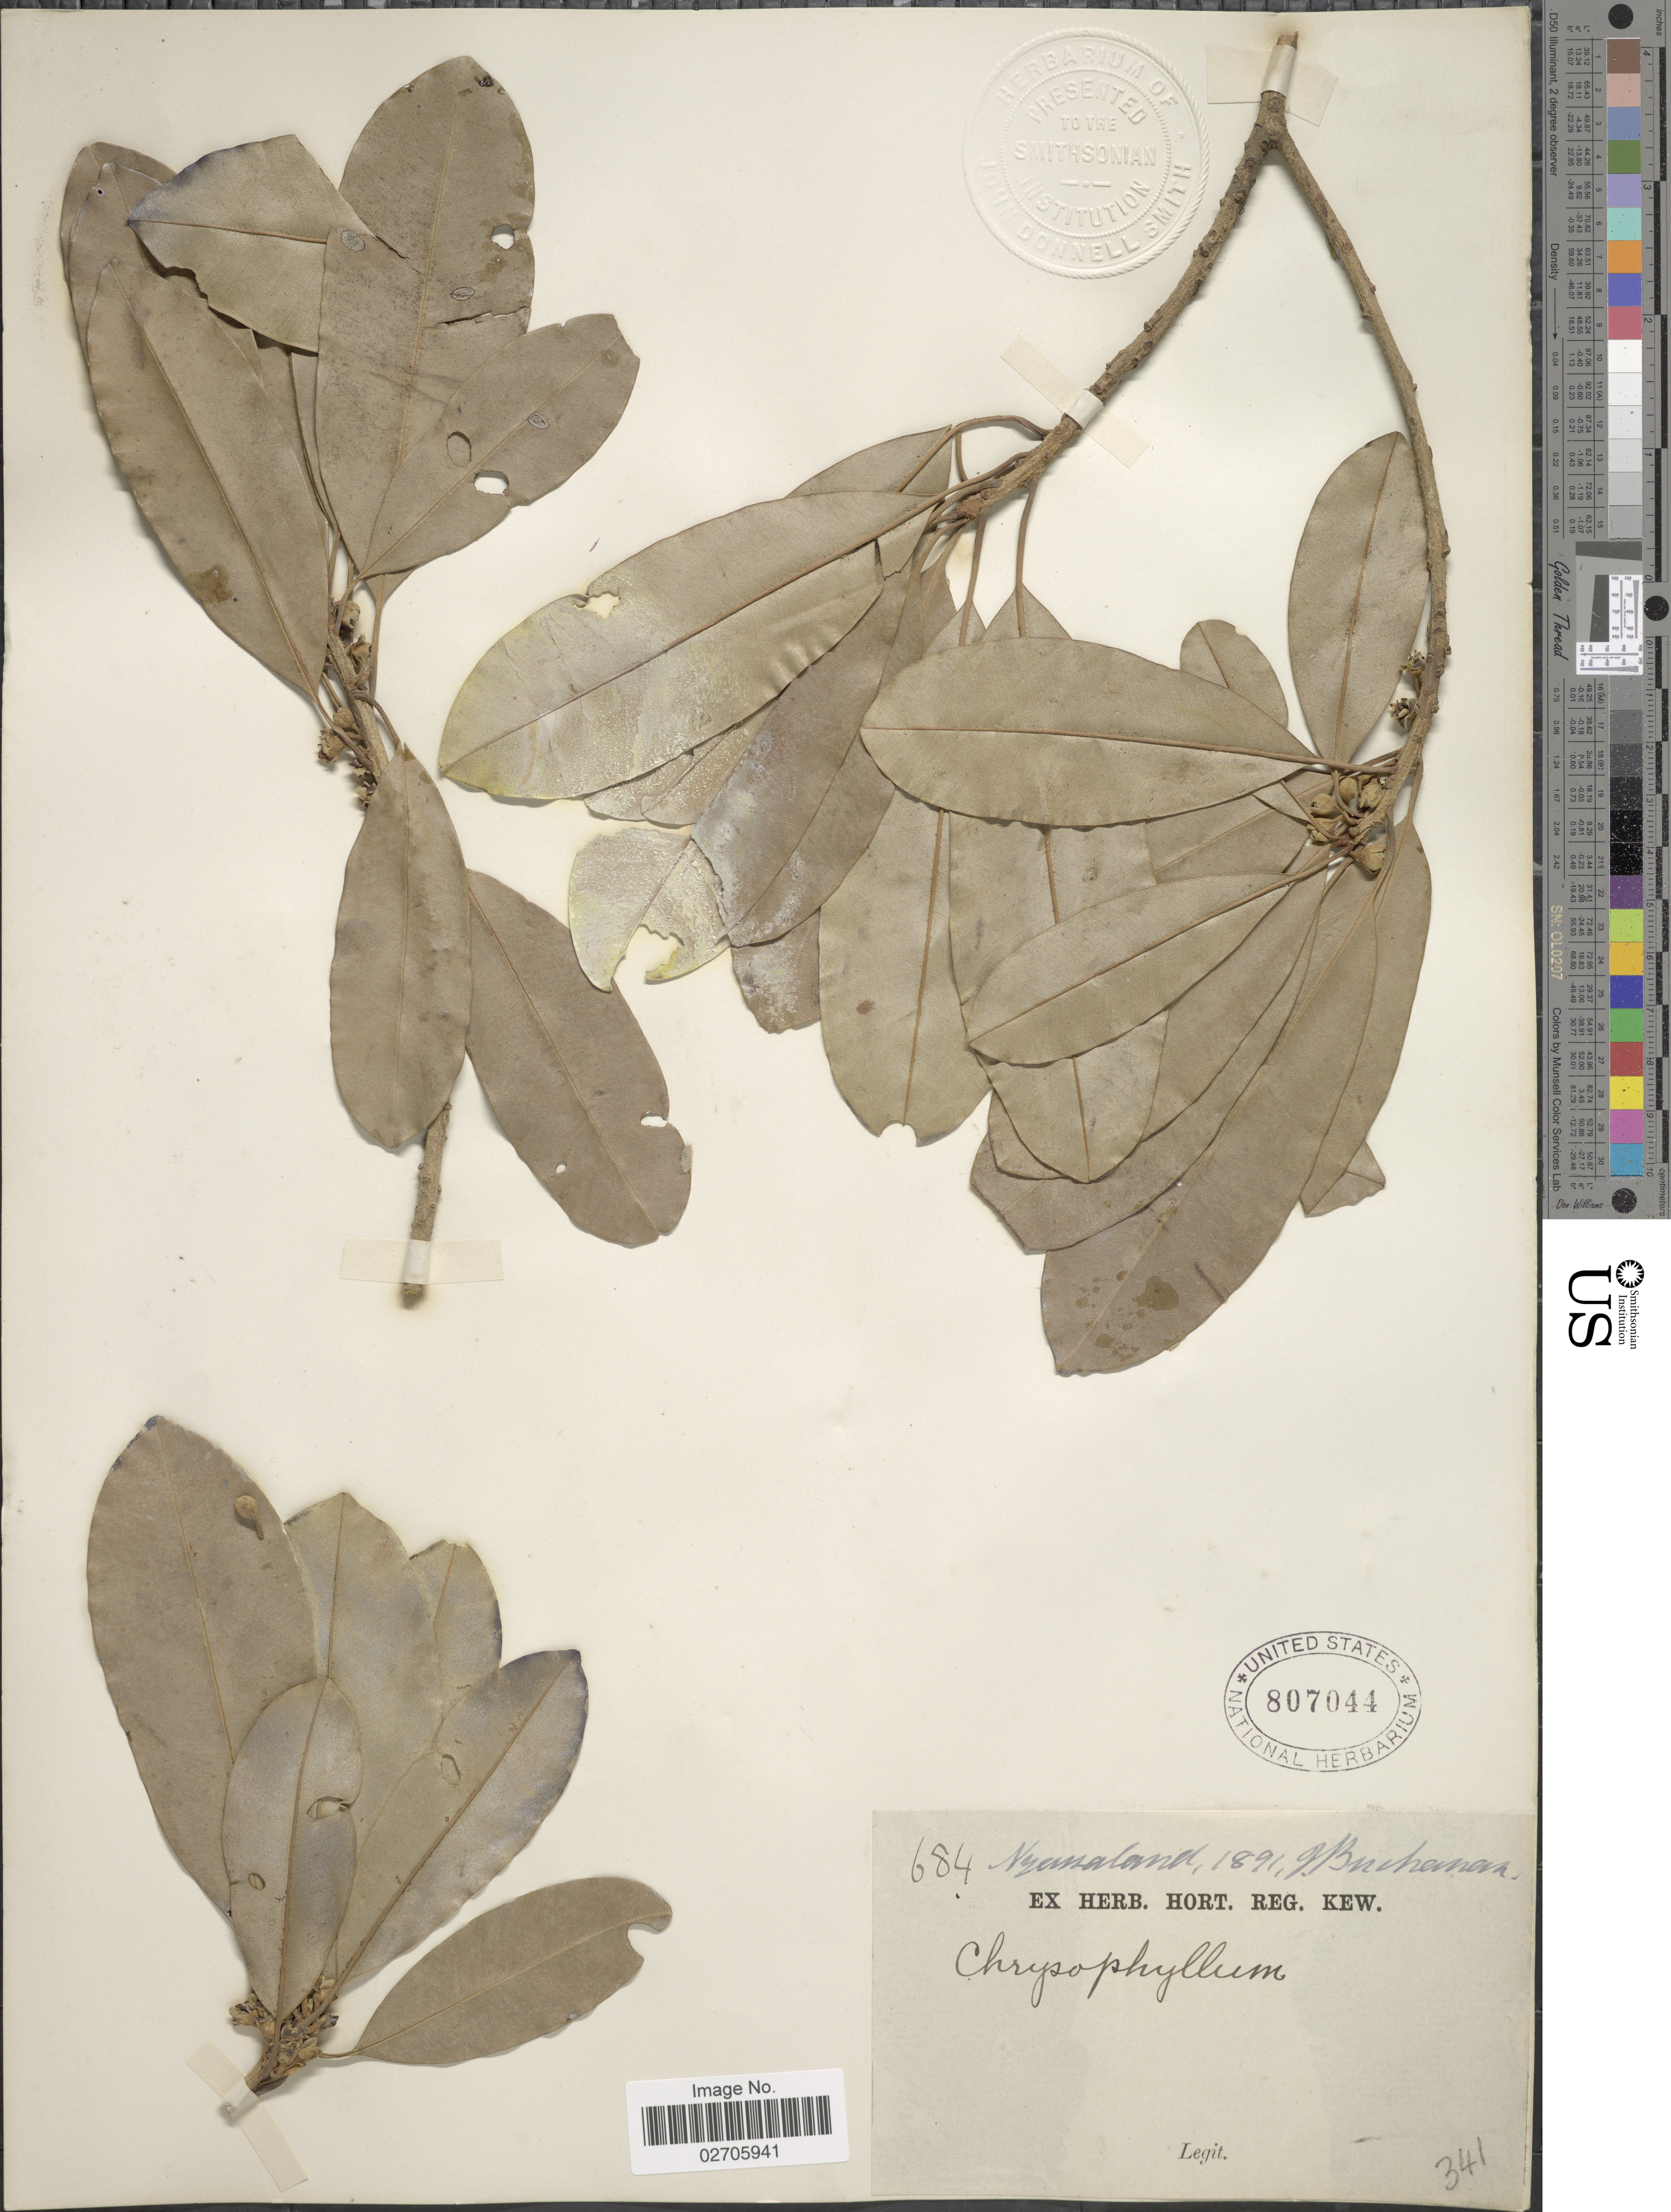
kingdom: Plantae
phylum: Tracheophyta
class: Magnoliopsida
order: Ericales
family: Sapotaceae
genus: Chrysophyllum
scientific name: Chrysophyllum sp.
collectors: J. Buchanan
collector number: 684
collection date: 1891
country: Malawi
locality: Nyassaland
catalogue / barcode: US 807044